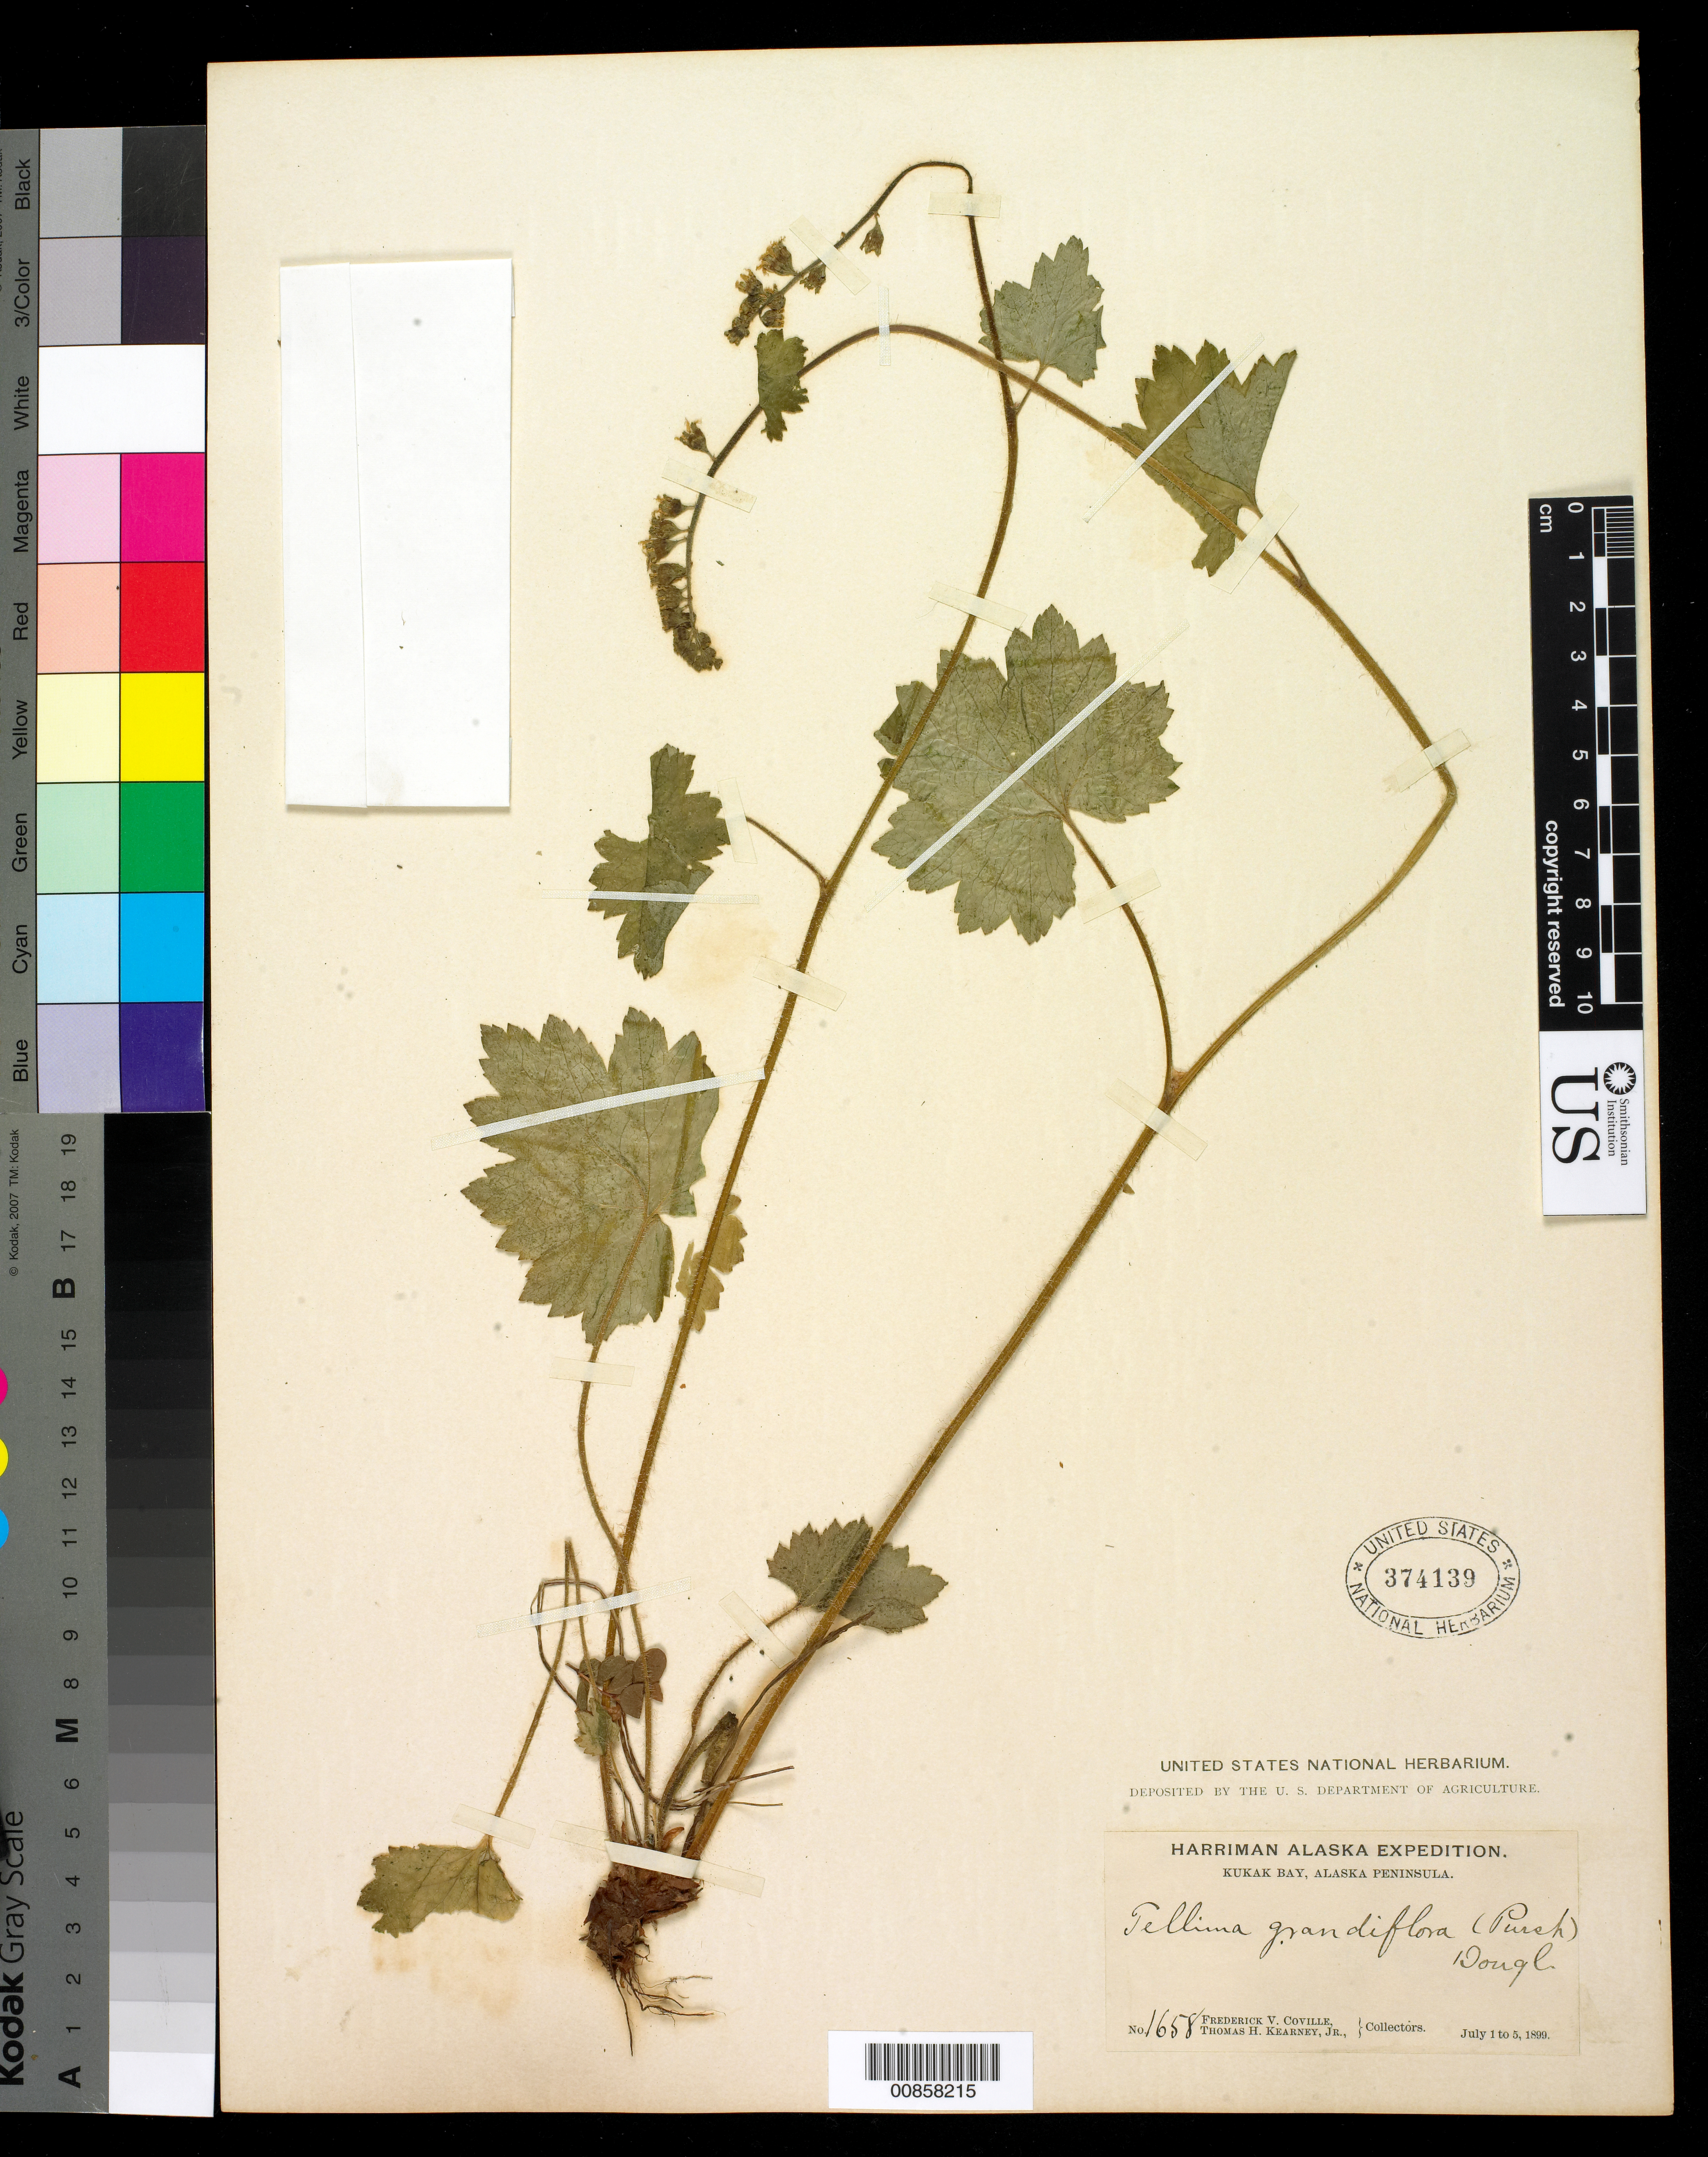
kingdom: Plantae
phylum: Tracheophyta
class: Magnoliopsida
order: Saxifragales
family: Saxifragaceae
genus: Tellima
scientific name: Tellima grandiflora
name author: (Pursh) Douglas ex Lindl.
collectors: F. V. Coville & T. H. Kearney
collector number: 1658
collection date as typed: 01 Jul 1899 to 05 Jul 1899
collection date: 1899-07-01/1899-07-05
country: United States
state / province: Alaska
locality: Kukak Bay, Alaska Peninsula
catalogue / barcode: US 374139